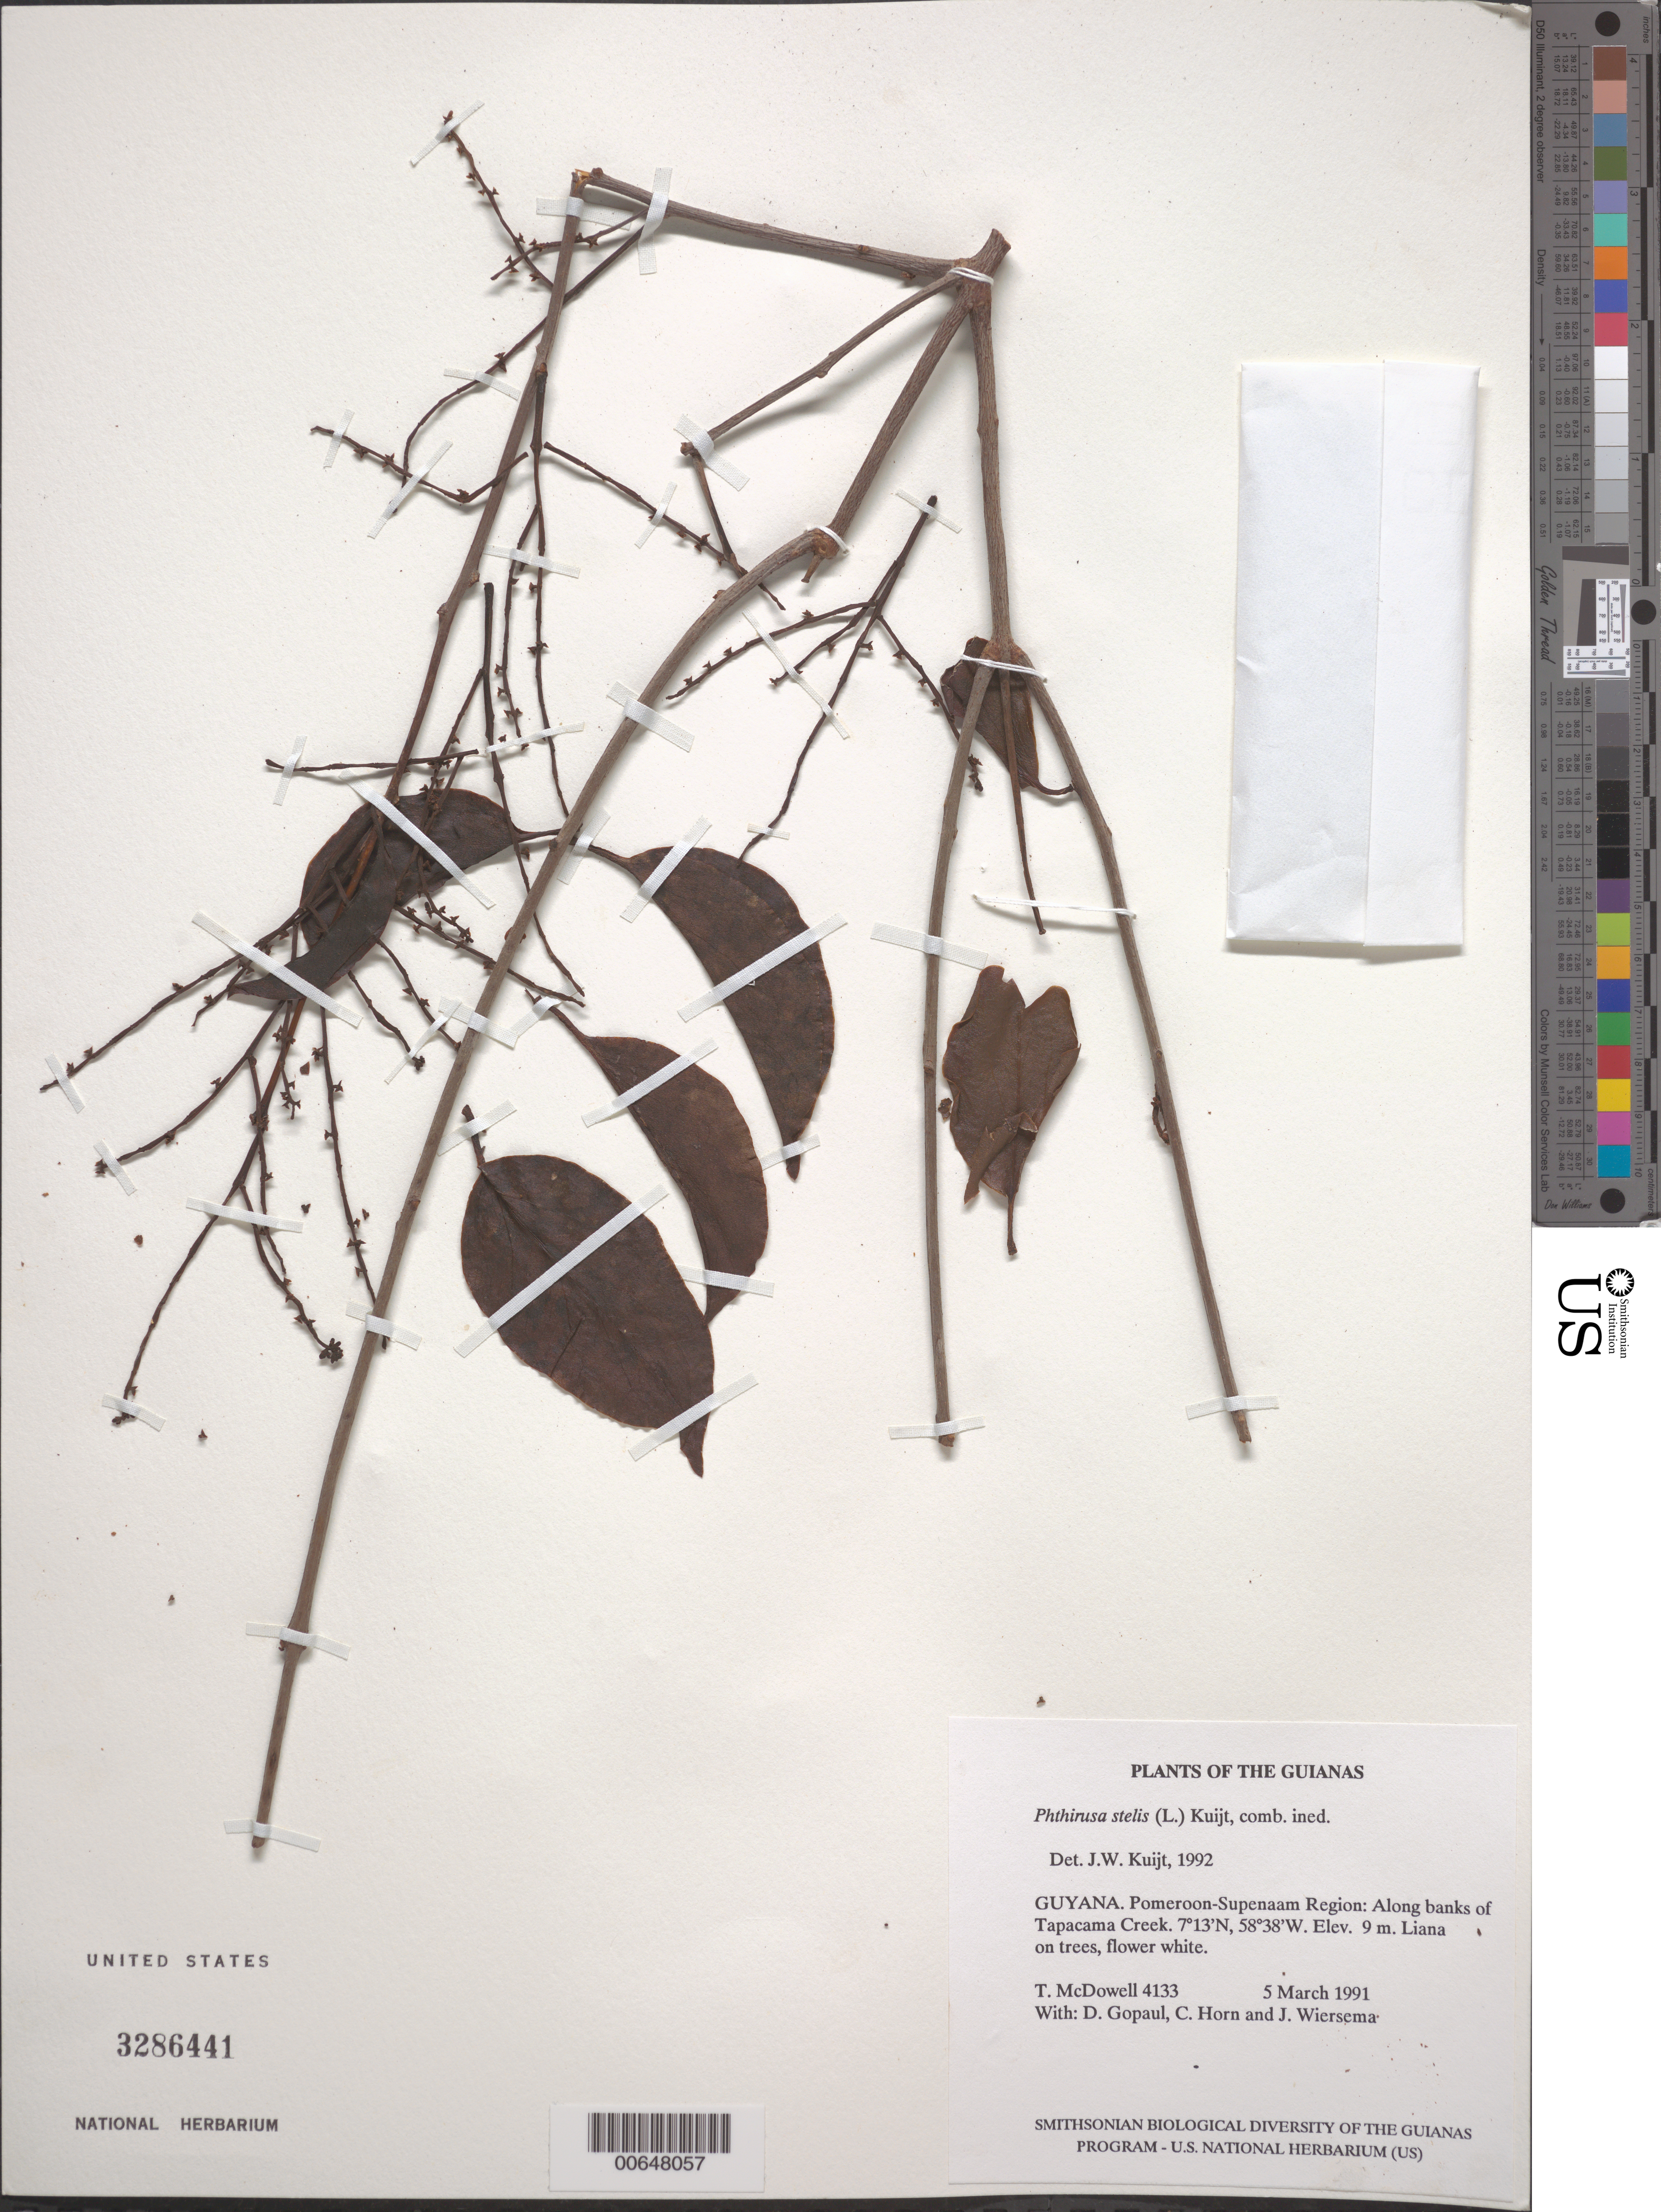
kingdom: Plantae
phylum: Tracheophyta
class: Magnoliopsida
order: Santalales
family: Loranthaceae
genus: Phthirusa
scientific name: Phthirusa stelis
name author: (L.) Kuijt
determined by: Kuijt, Job, (CANADA)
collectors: T. McDowell, D. Gopaul, C. N. Horn & J. H. Wiersema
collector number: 4133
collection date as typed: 6 March 1991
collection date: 1991-03-06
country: Guyana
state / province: Pomeroon-Supenaam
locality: Tapacuma Creek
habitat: Along banks of creek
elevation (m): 9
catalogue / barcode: US 3286441